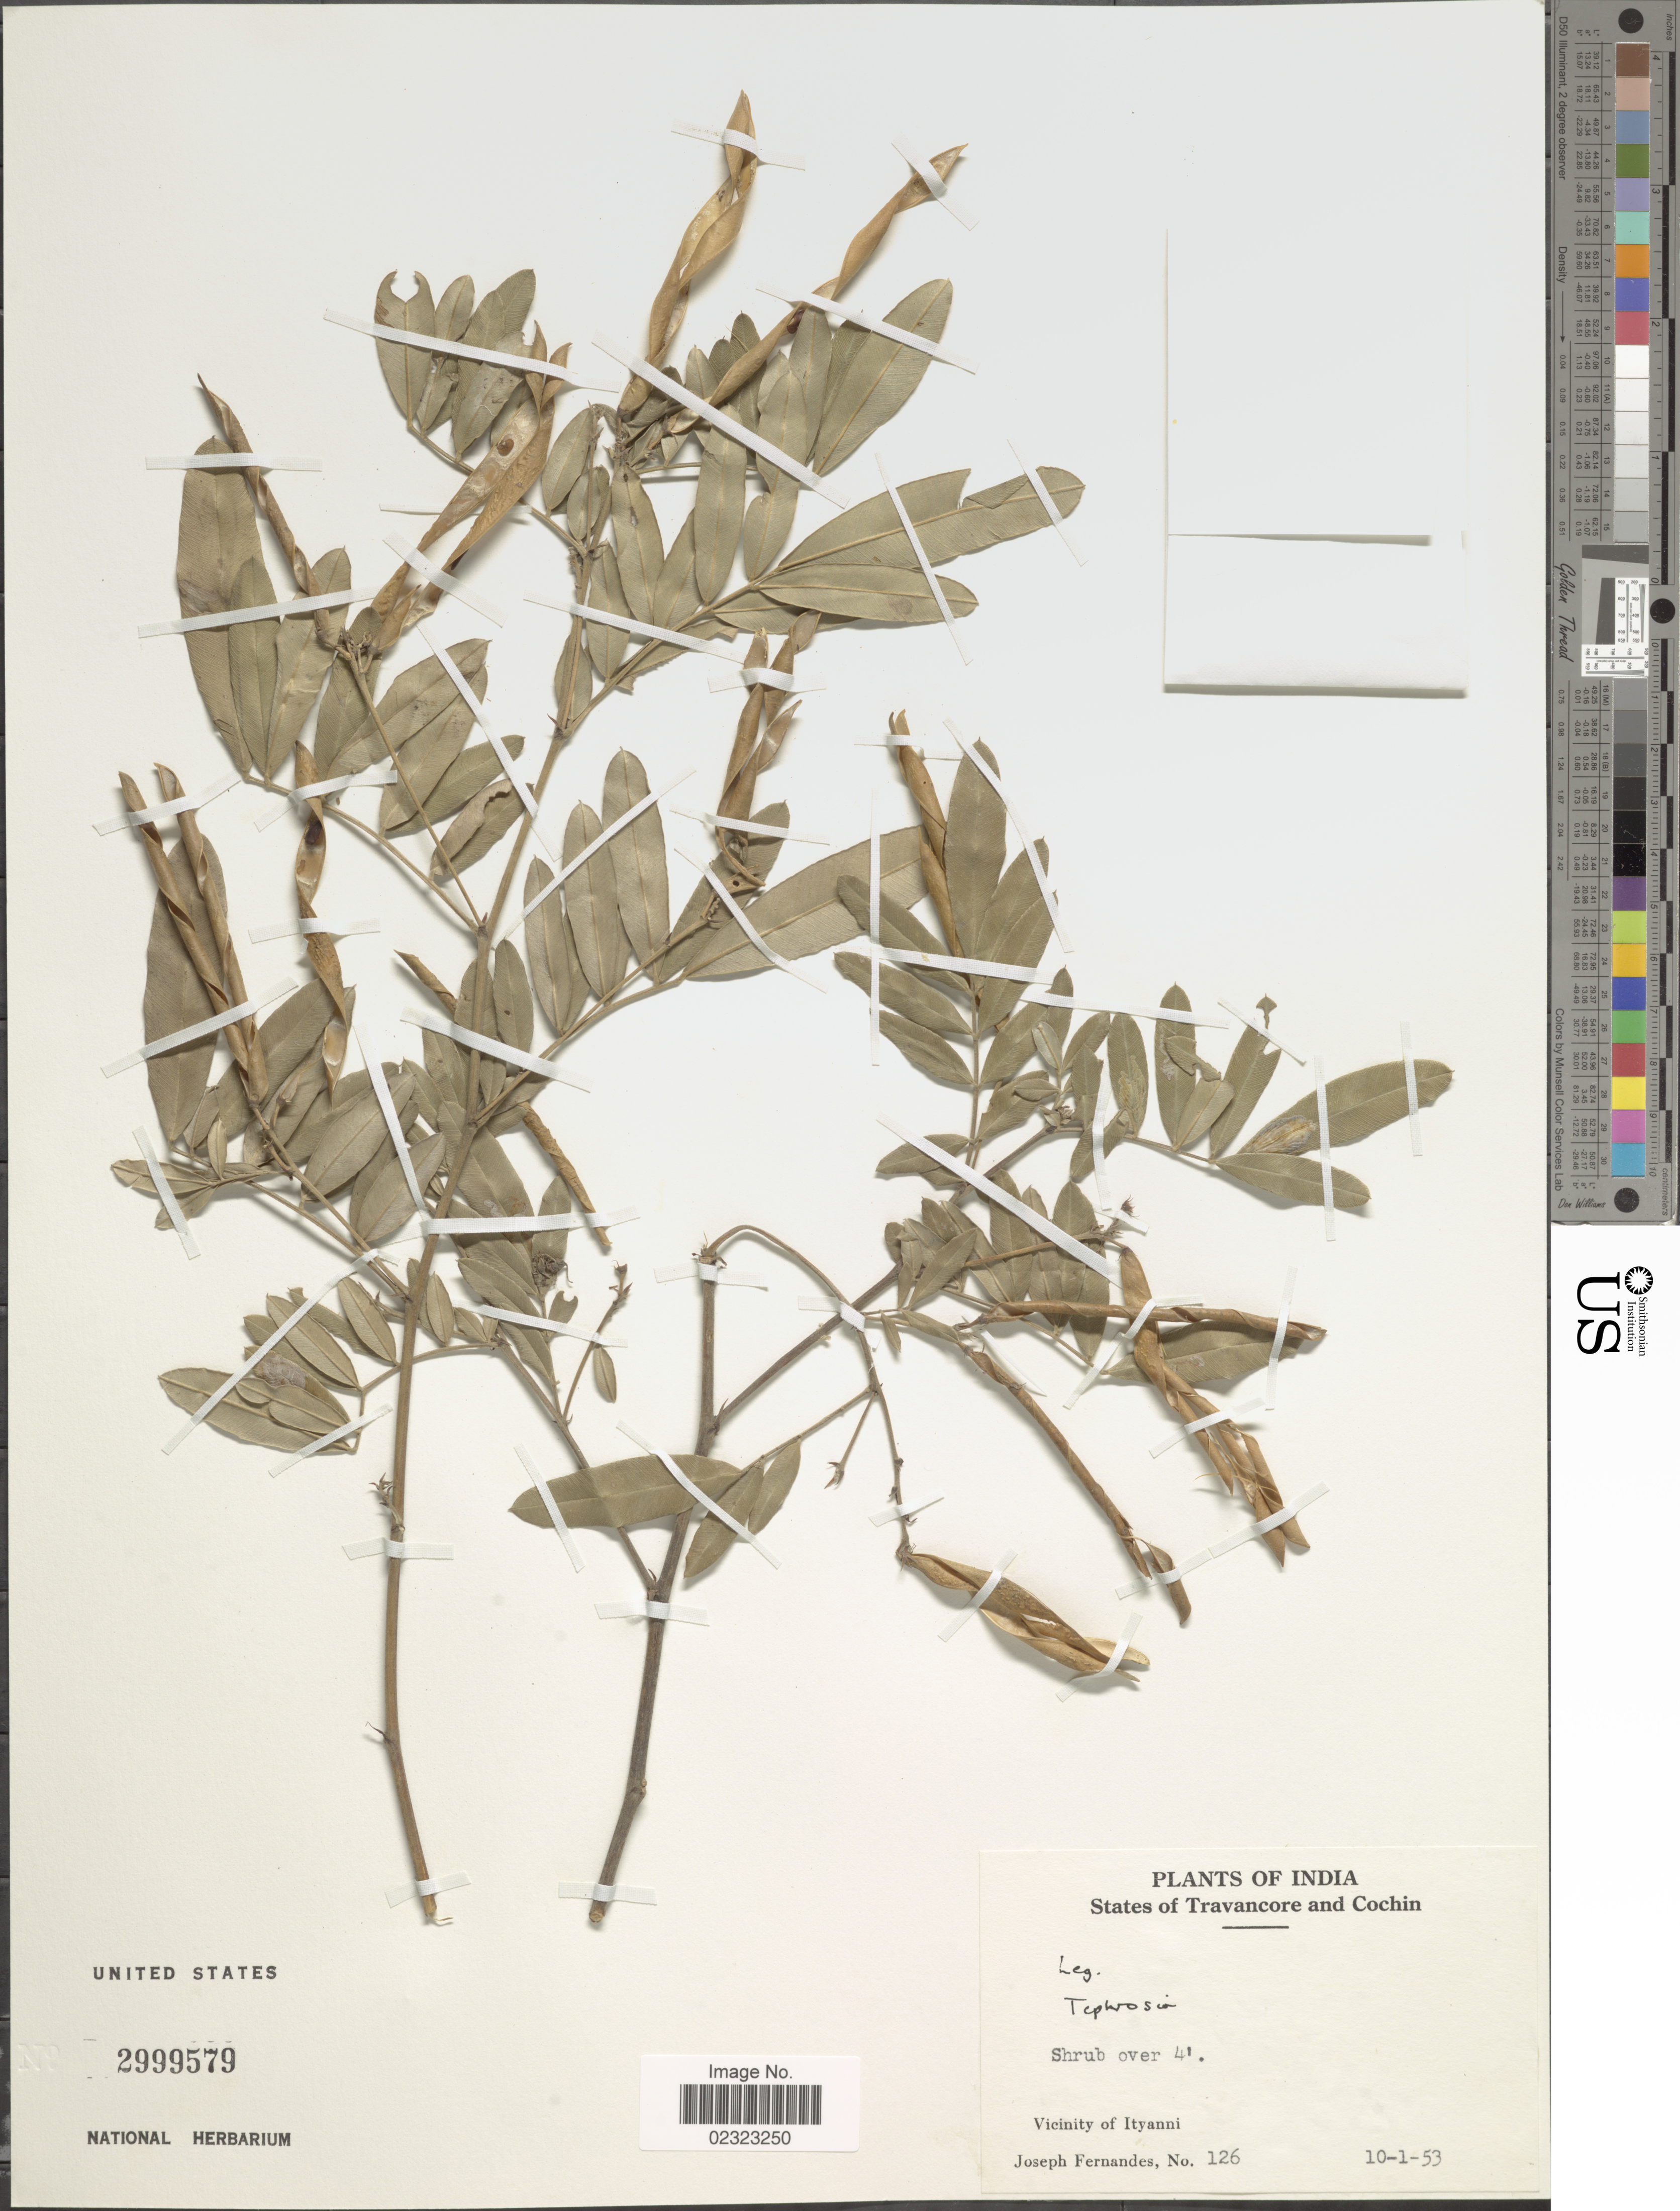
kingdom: Plantae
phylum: Tracheophyta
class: Magnoliopsida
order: Fabales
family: Fabaceae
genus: Tephrosia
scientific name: Tephrosia sp.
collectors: J. Fernandes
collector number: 126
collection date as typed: Transcribed d/m/y: 10/1/53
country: India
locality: States of Travancore and Cochin, Vicinity of Ityanni.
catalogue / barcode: US 2999579